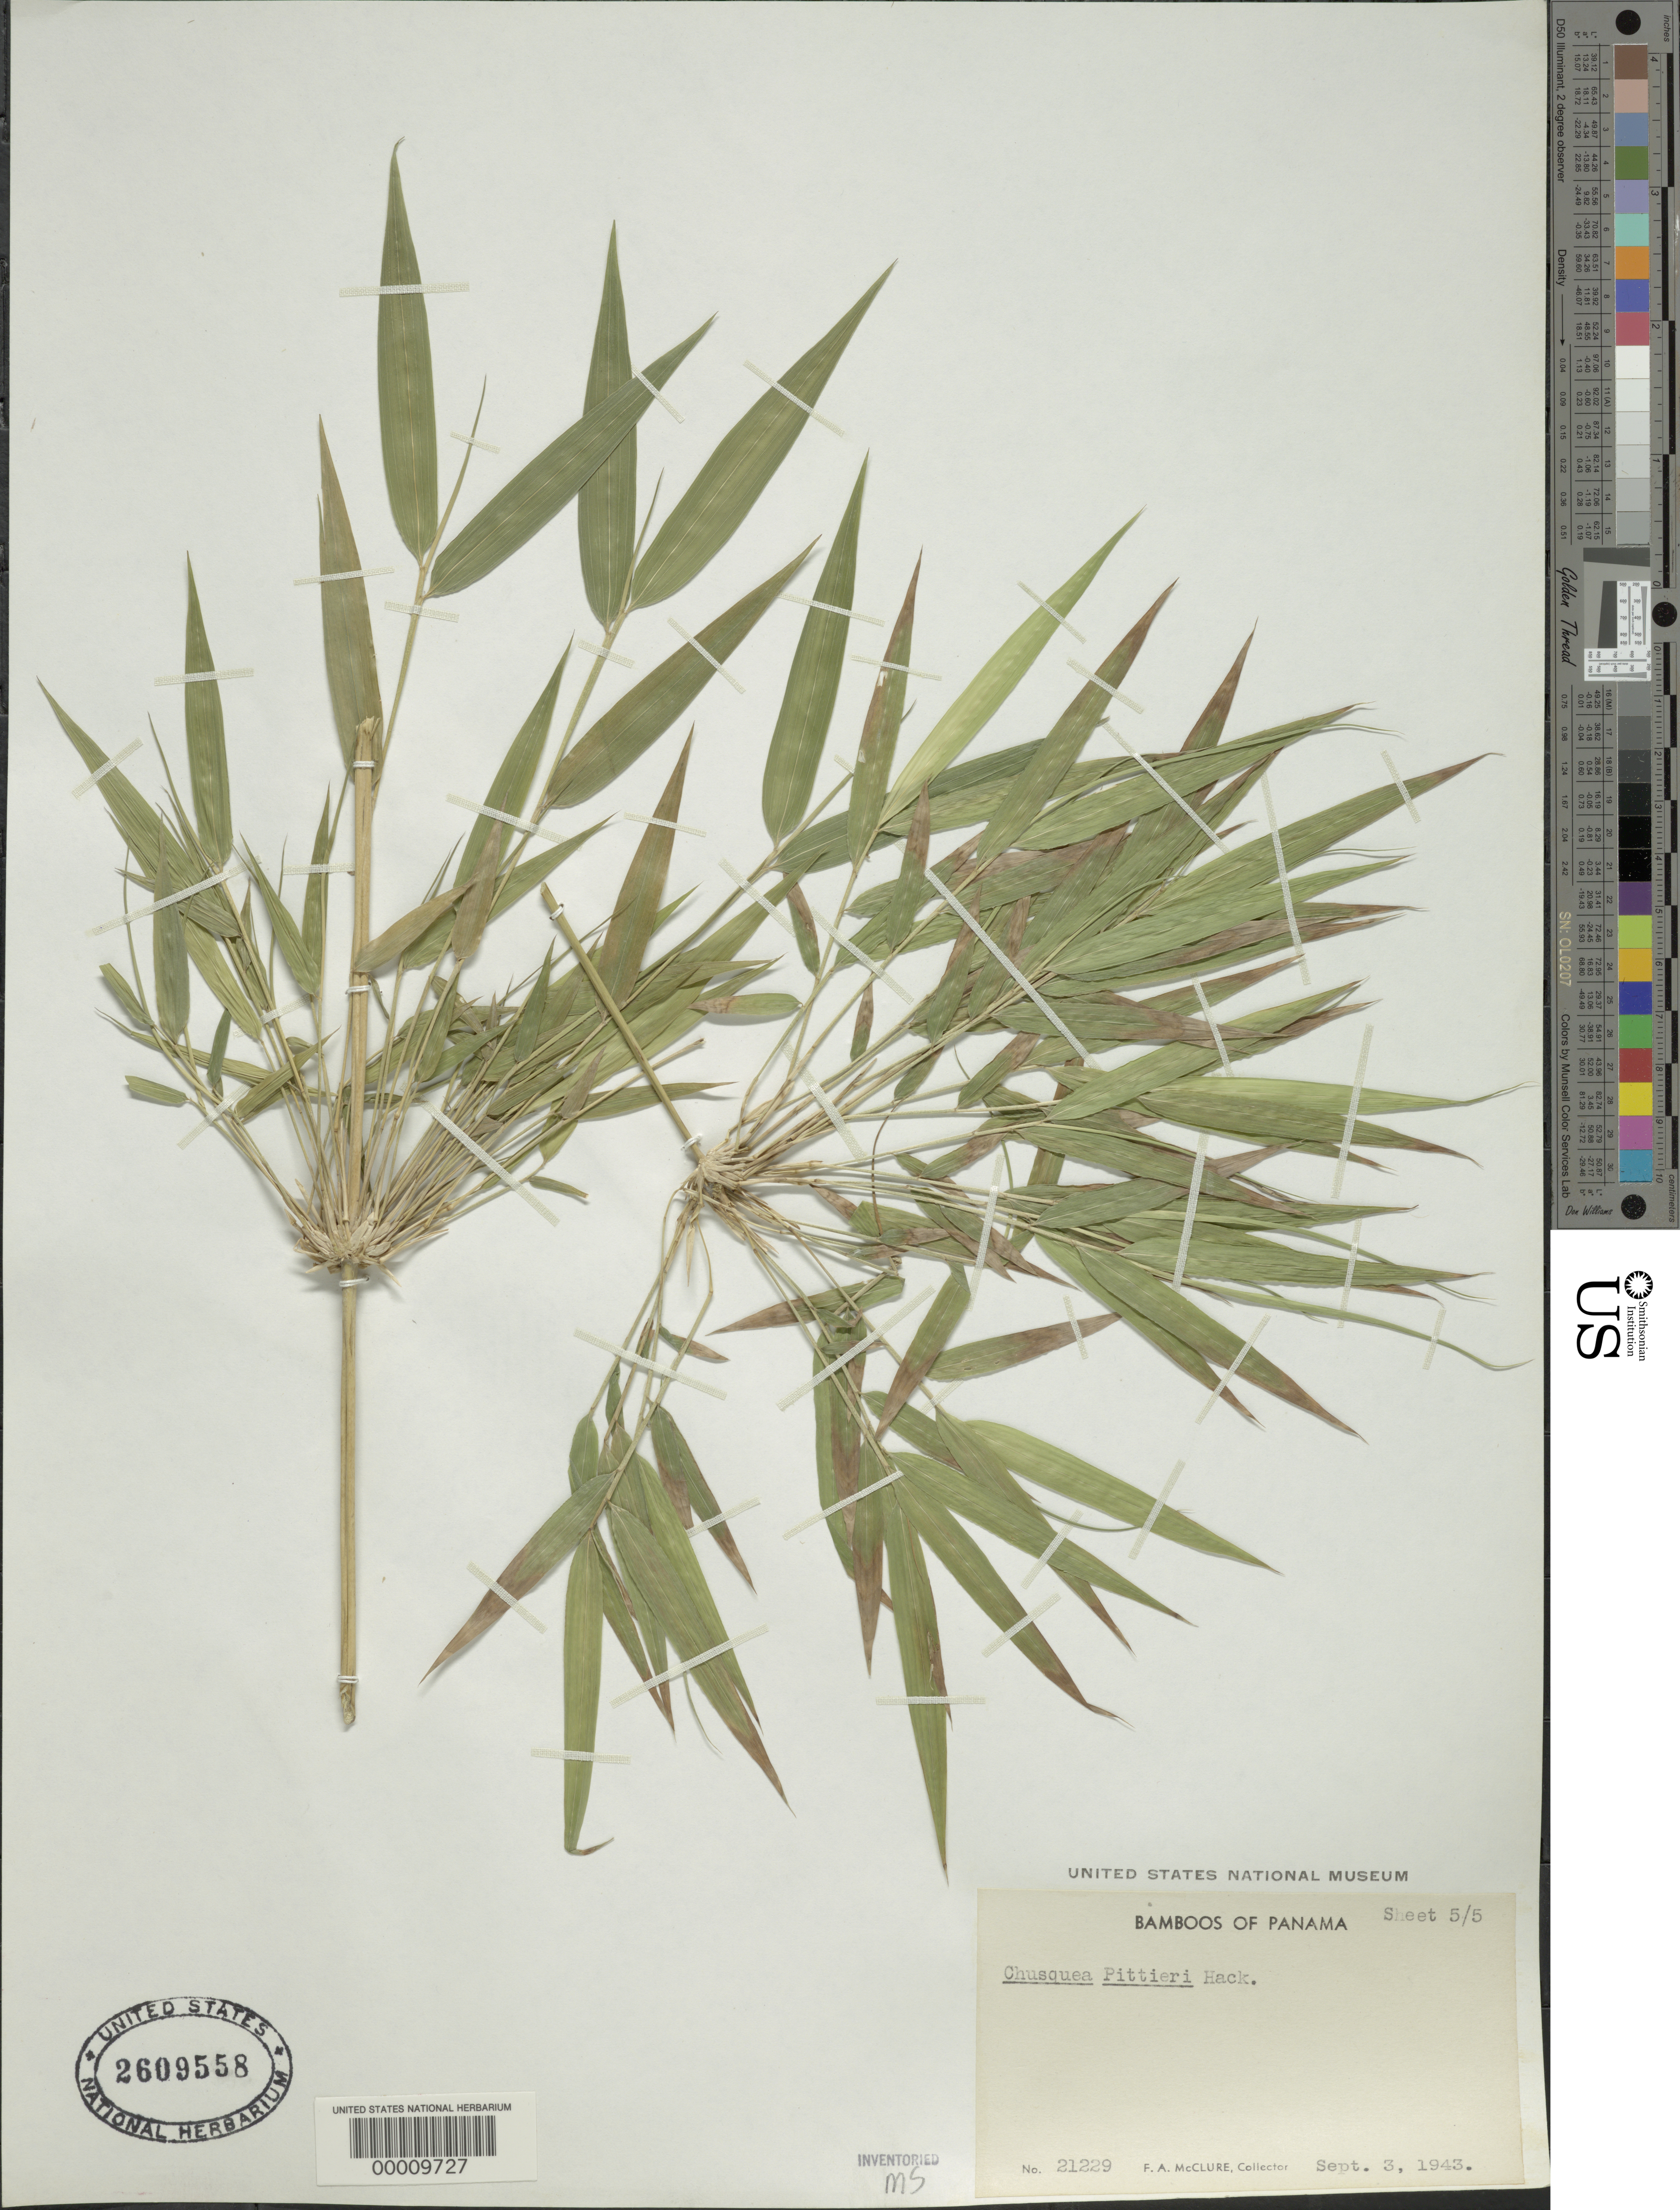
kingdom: Plantae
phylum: Tracheophyta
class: Liliopsida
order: Poales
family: Poaceae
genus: Chusquea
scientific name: Chusquea pittieri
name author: Hack.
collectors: F. A. McClure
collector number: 21229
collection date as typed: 03 Sep 1943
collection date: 1943-09-03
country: Panama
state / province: Chiriquí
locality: Bambito, Potrero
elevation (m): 1524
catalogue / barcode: US 2609558